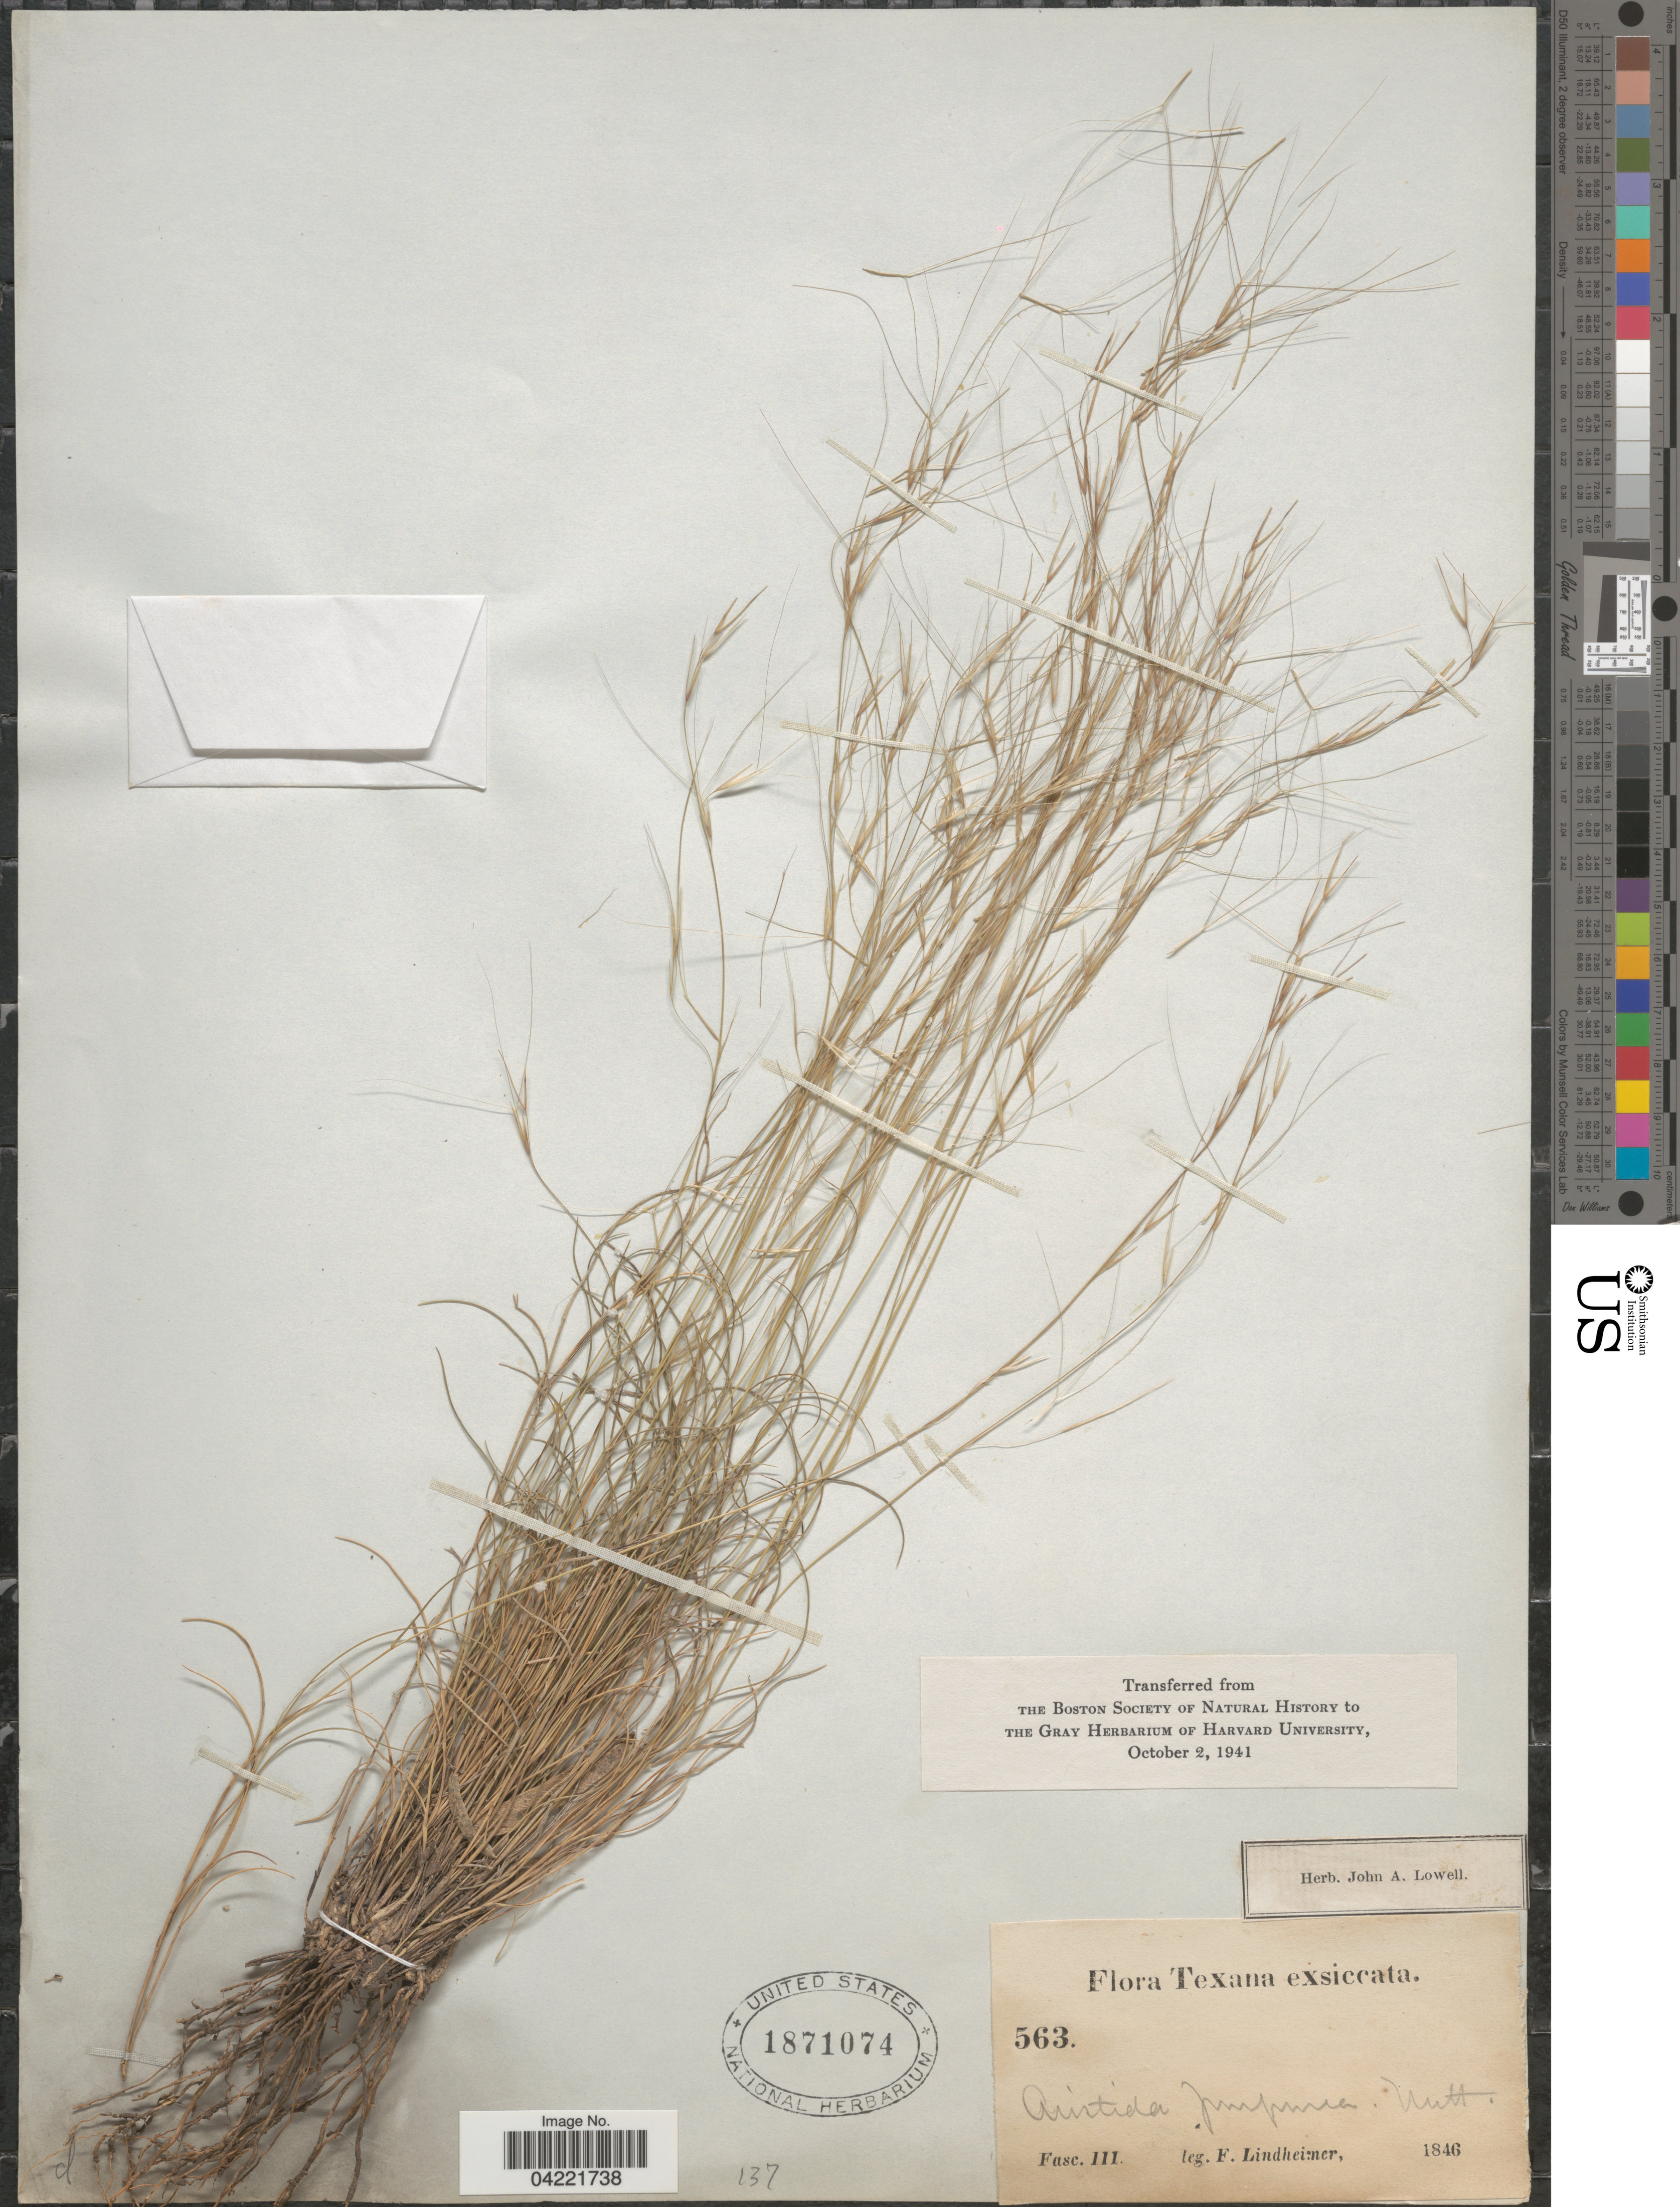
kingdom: Plantae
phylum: Tracheophyta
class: Liliopsida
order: Poales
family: Poaceae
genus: Aristida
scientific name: Aristida purpurea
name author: Nutt.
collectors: F. Lindheimer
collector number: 563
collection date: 1846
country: United States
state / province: Texas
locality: Fasc. III.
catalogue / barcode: US 1871074